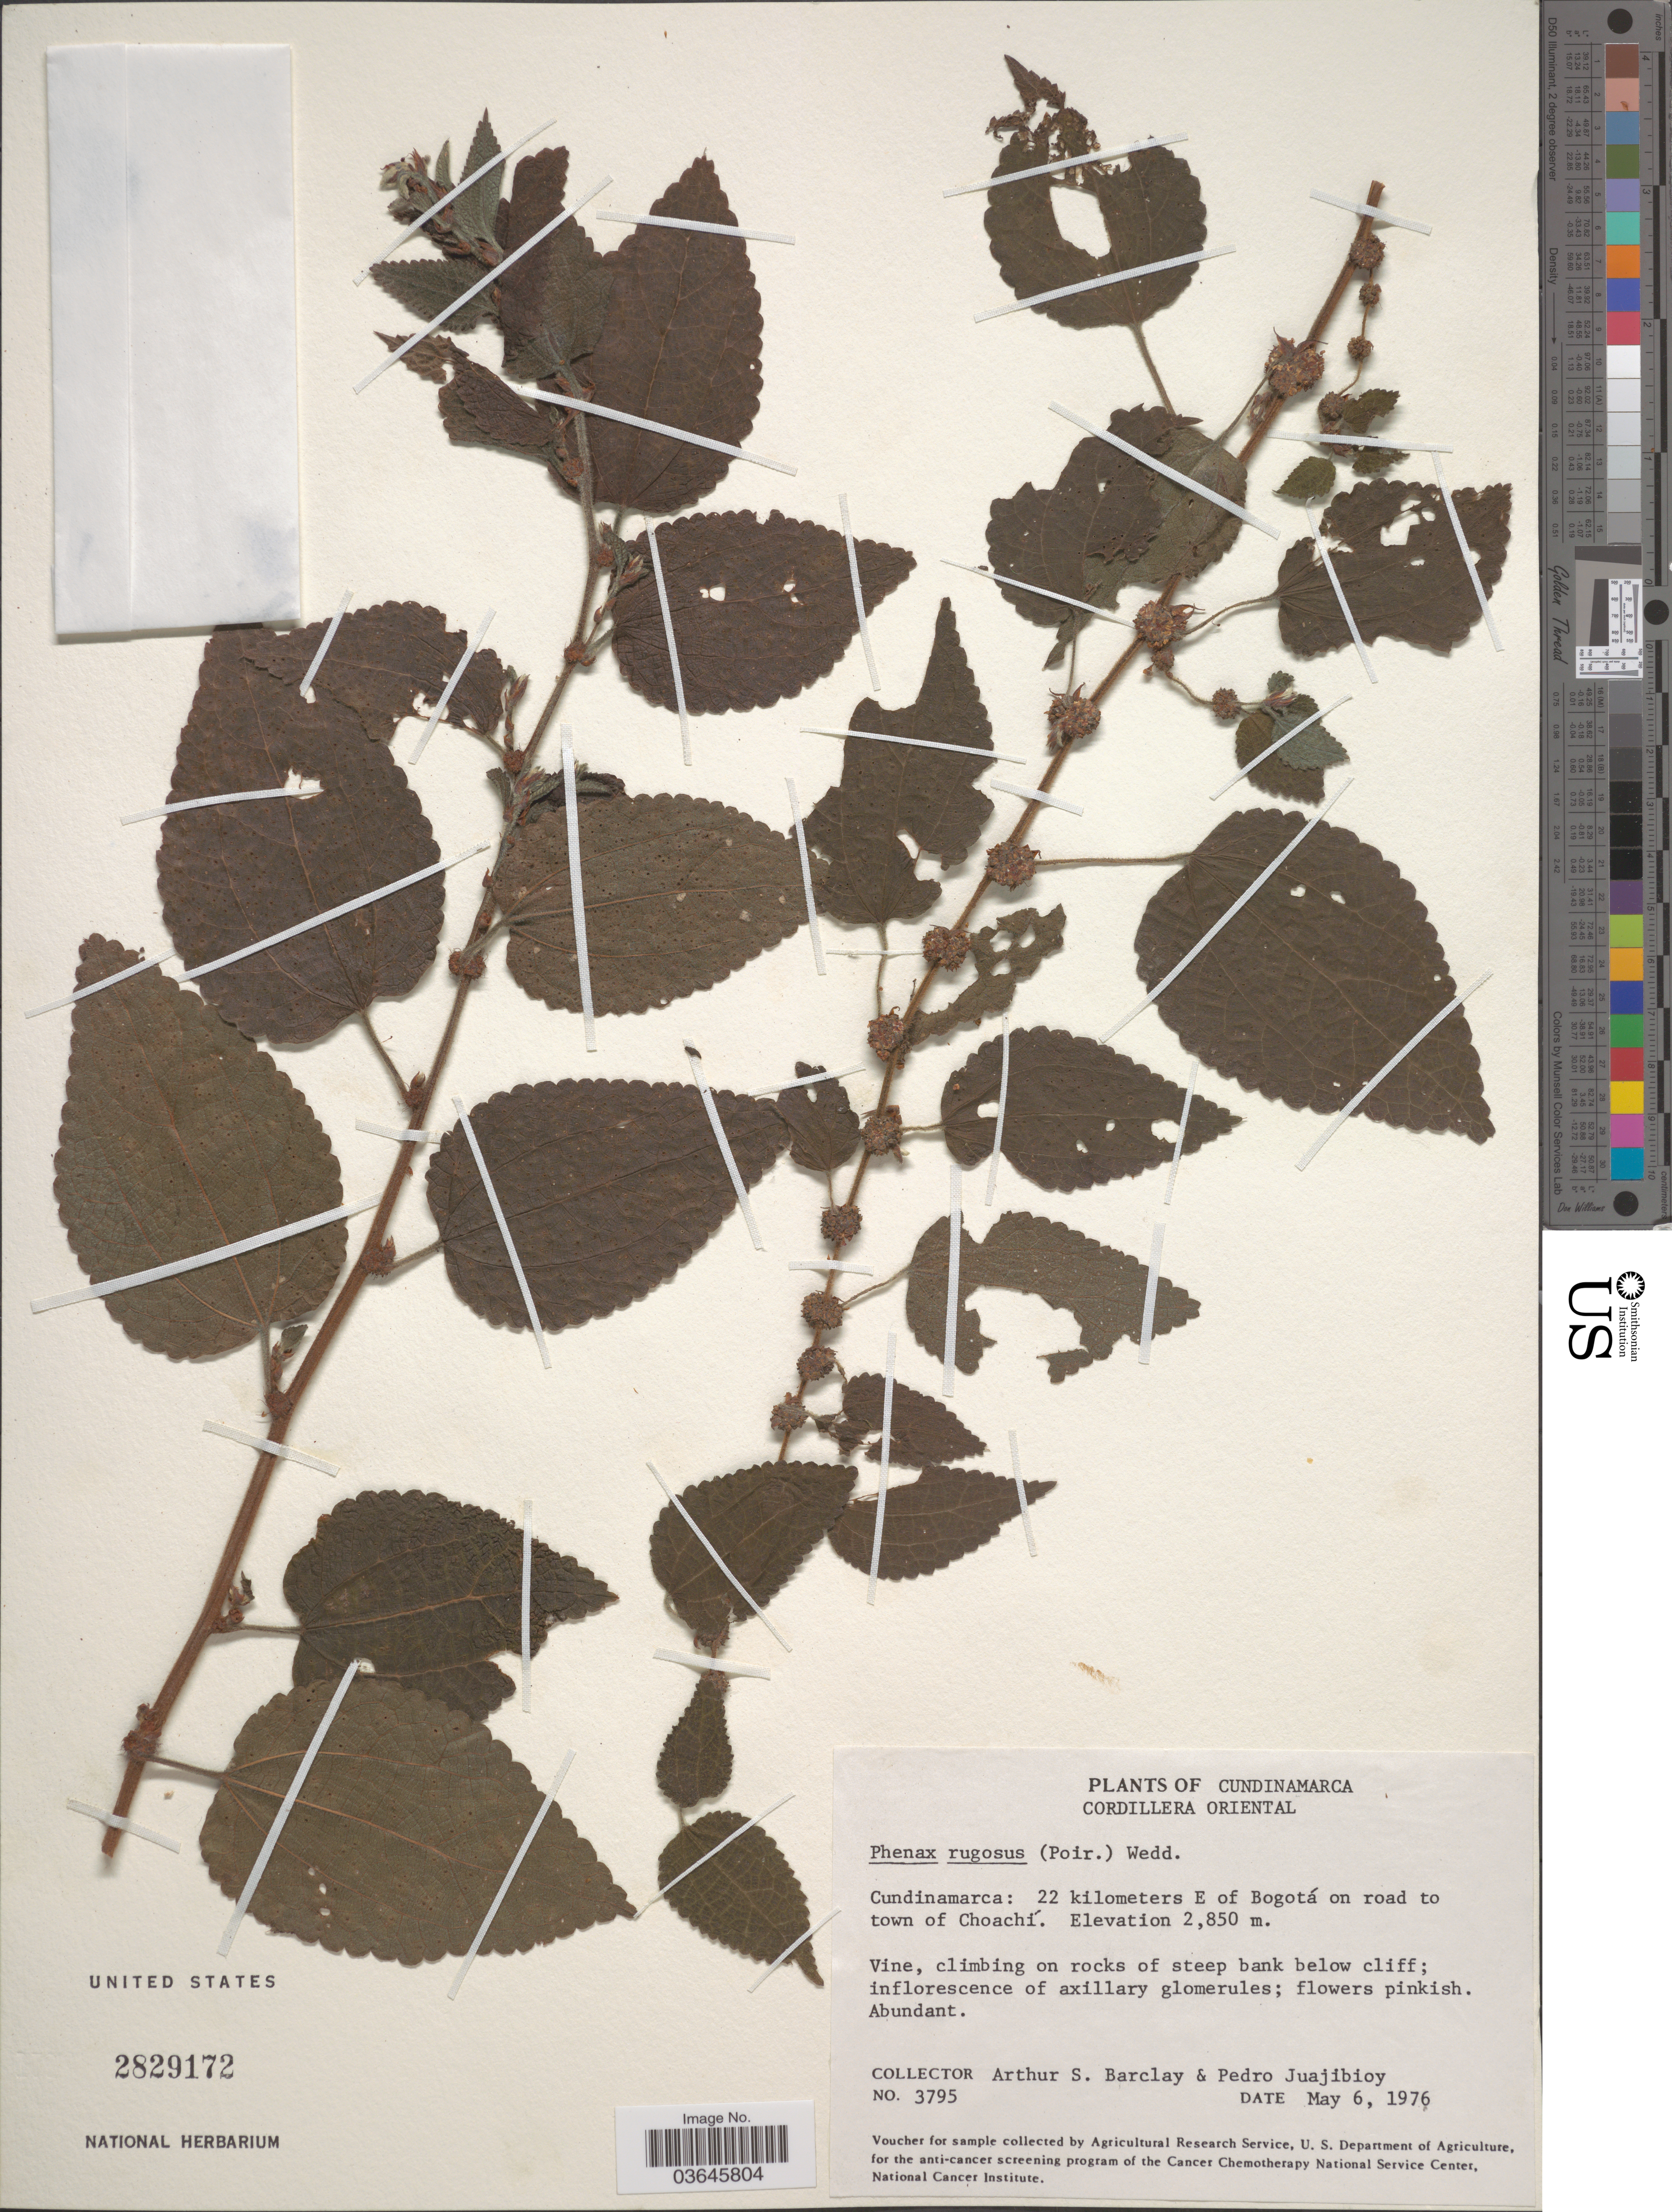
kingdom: Plantae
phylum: Tracheophyta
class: Magnoliopsida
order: Rosales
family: Urticaceae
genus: Phenax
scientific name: Phenax rugosus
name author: (Poir.) Wedd.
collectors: A. S. Barclay & P. Juajibioy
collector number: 3795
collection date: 1976-05-06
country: Colombia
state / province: Cundinamarca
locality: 22 kilometers E of Bogotá on road to town of Choachí.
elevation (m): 2850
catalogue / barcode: US 2829172